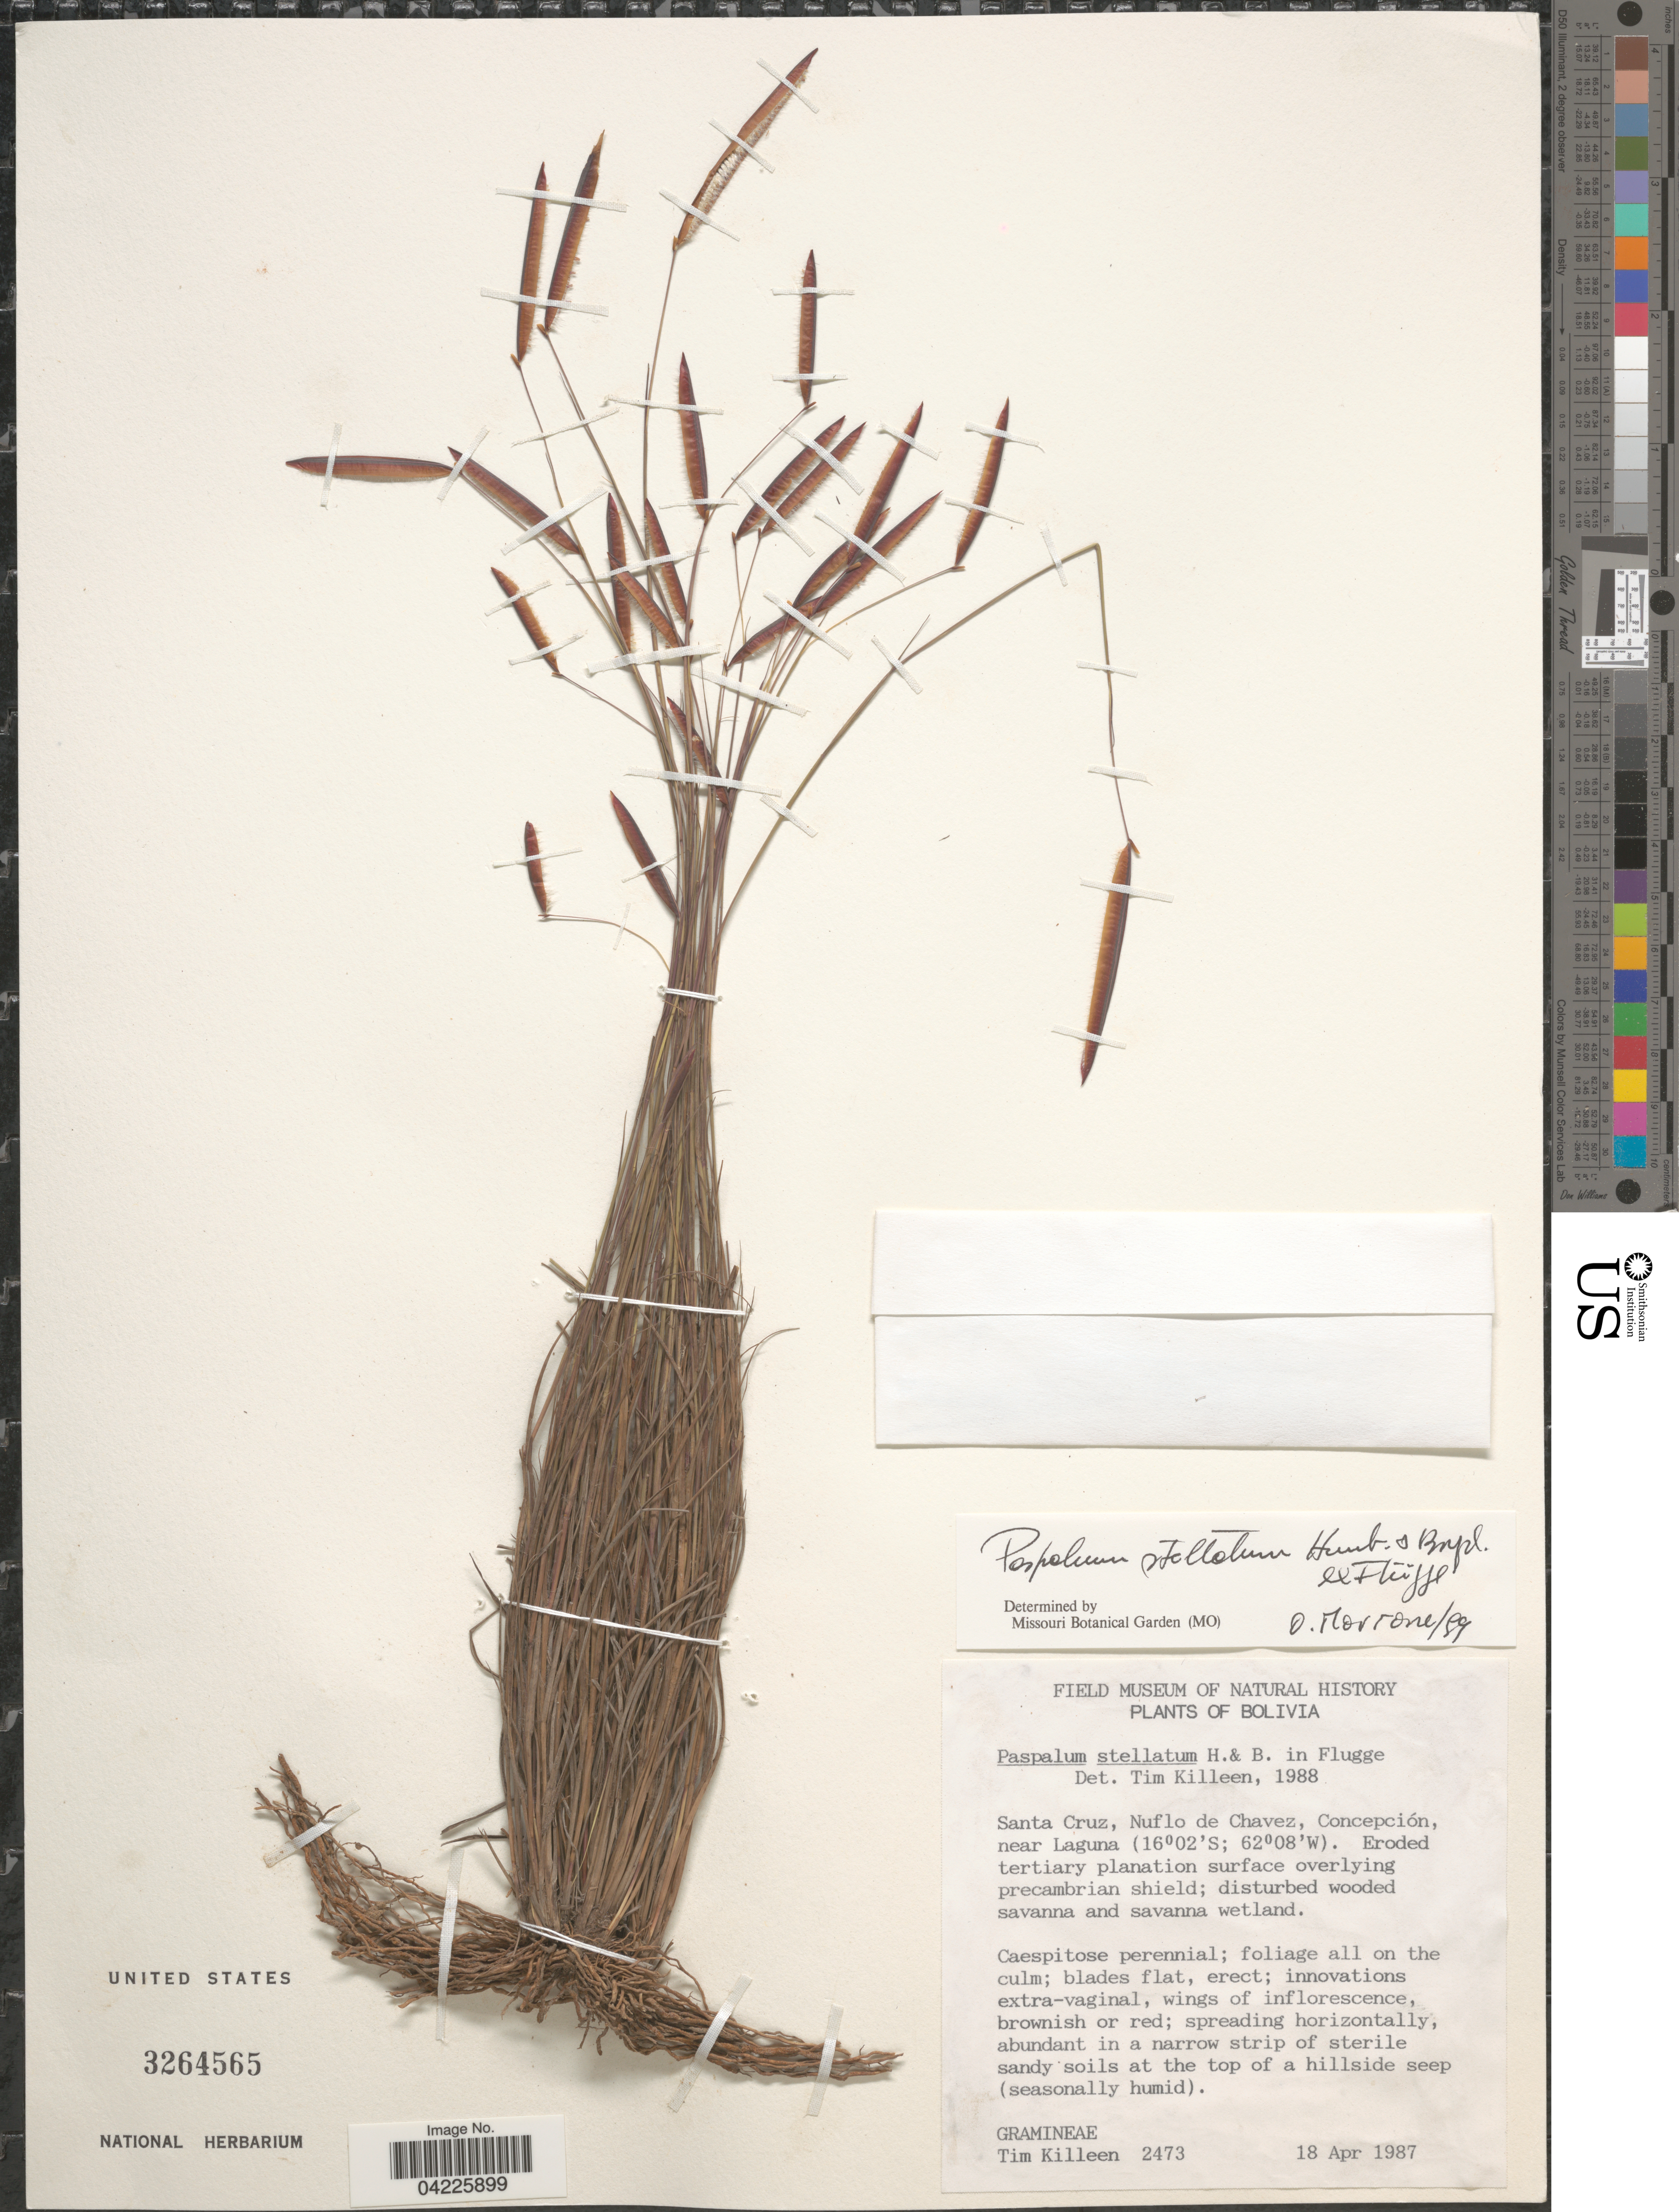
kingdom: Plantae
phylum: Tracheophyta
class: Liliopsida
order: Poales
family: Poaceae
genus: Paspalum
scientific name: Paspalum stellatum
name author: Humb. & Bonpl. ex Flüggé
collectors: T. J. Killeen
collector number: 2473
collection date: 1987-04-18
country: Bolivia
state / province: Santa Cruz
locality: Nuflo de Chavez, Concepción, near laguna.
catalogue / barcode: US 3264565